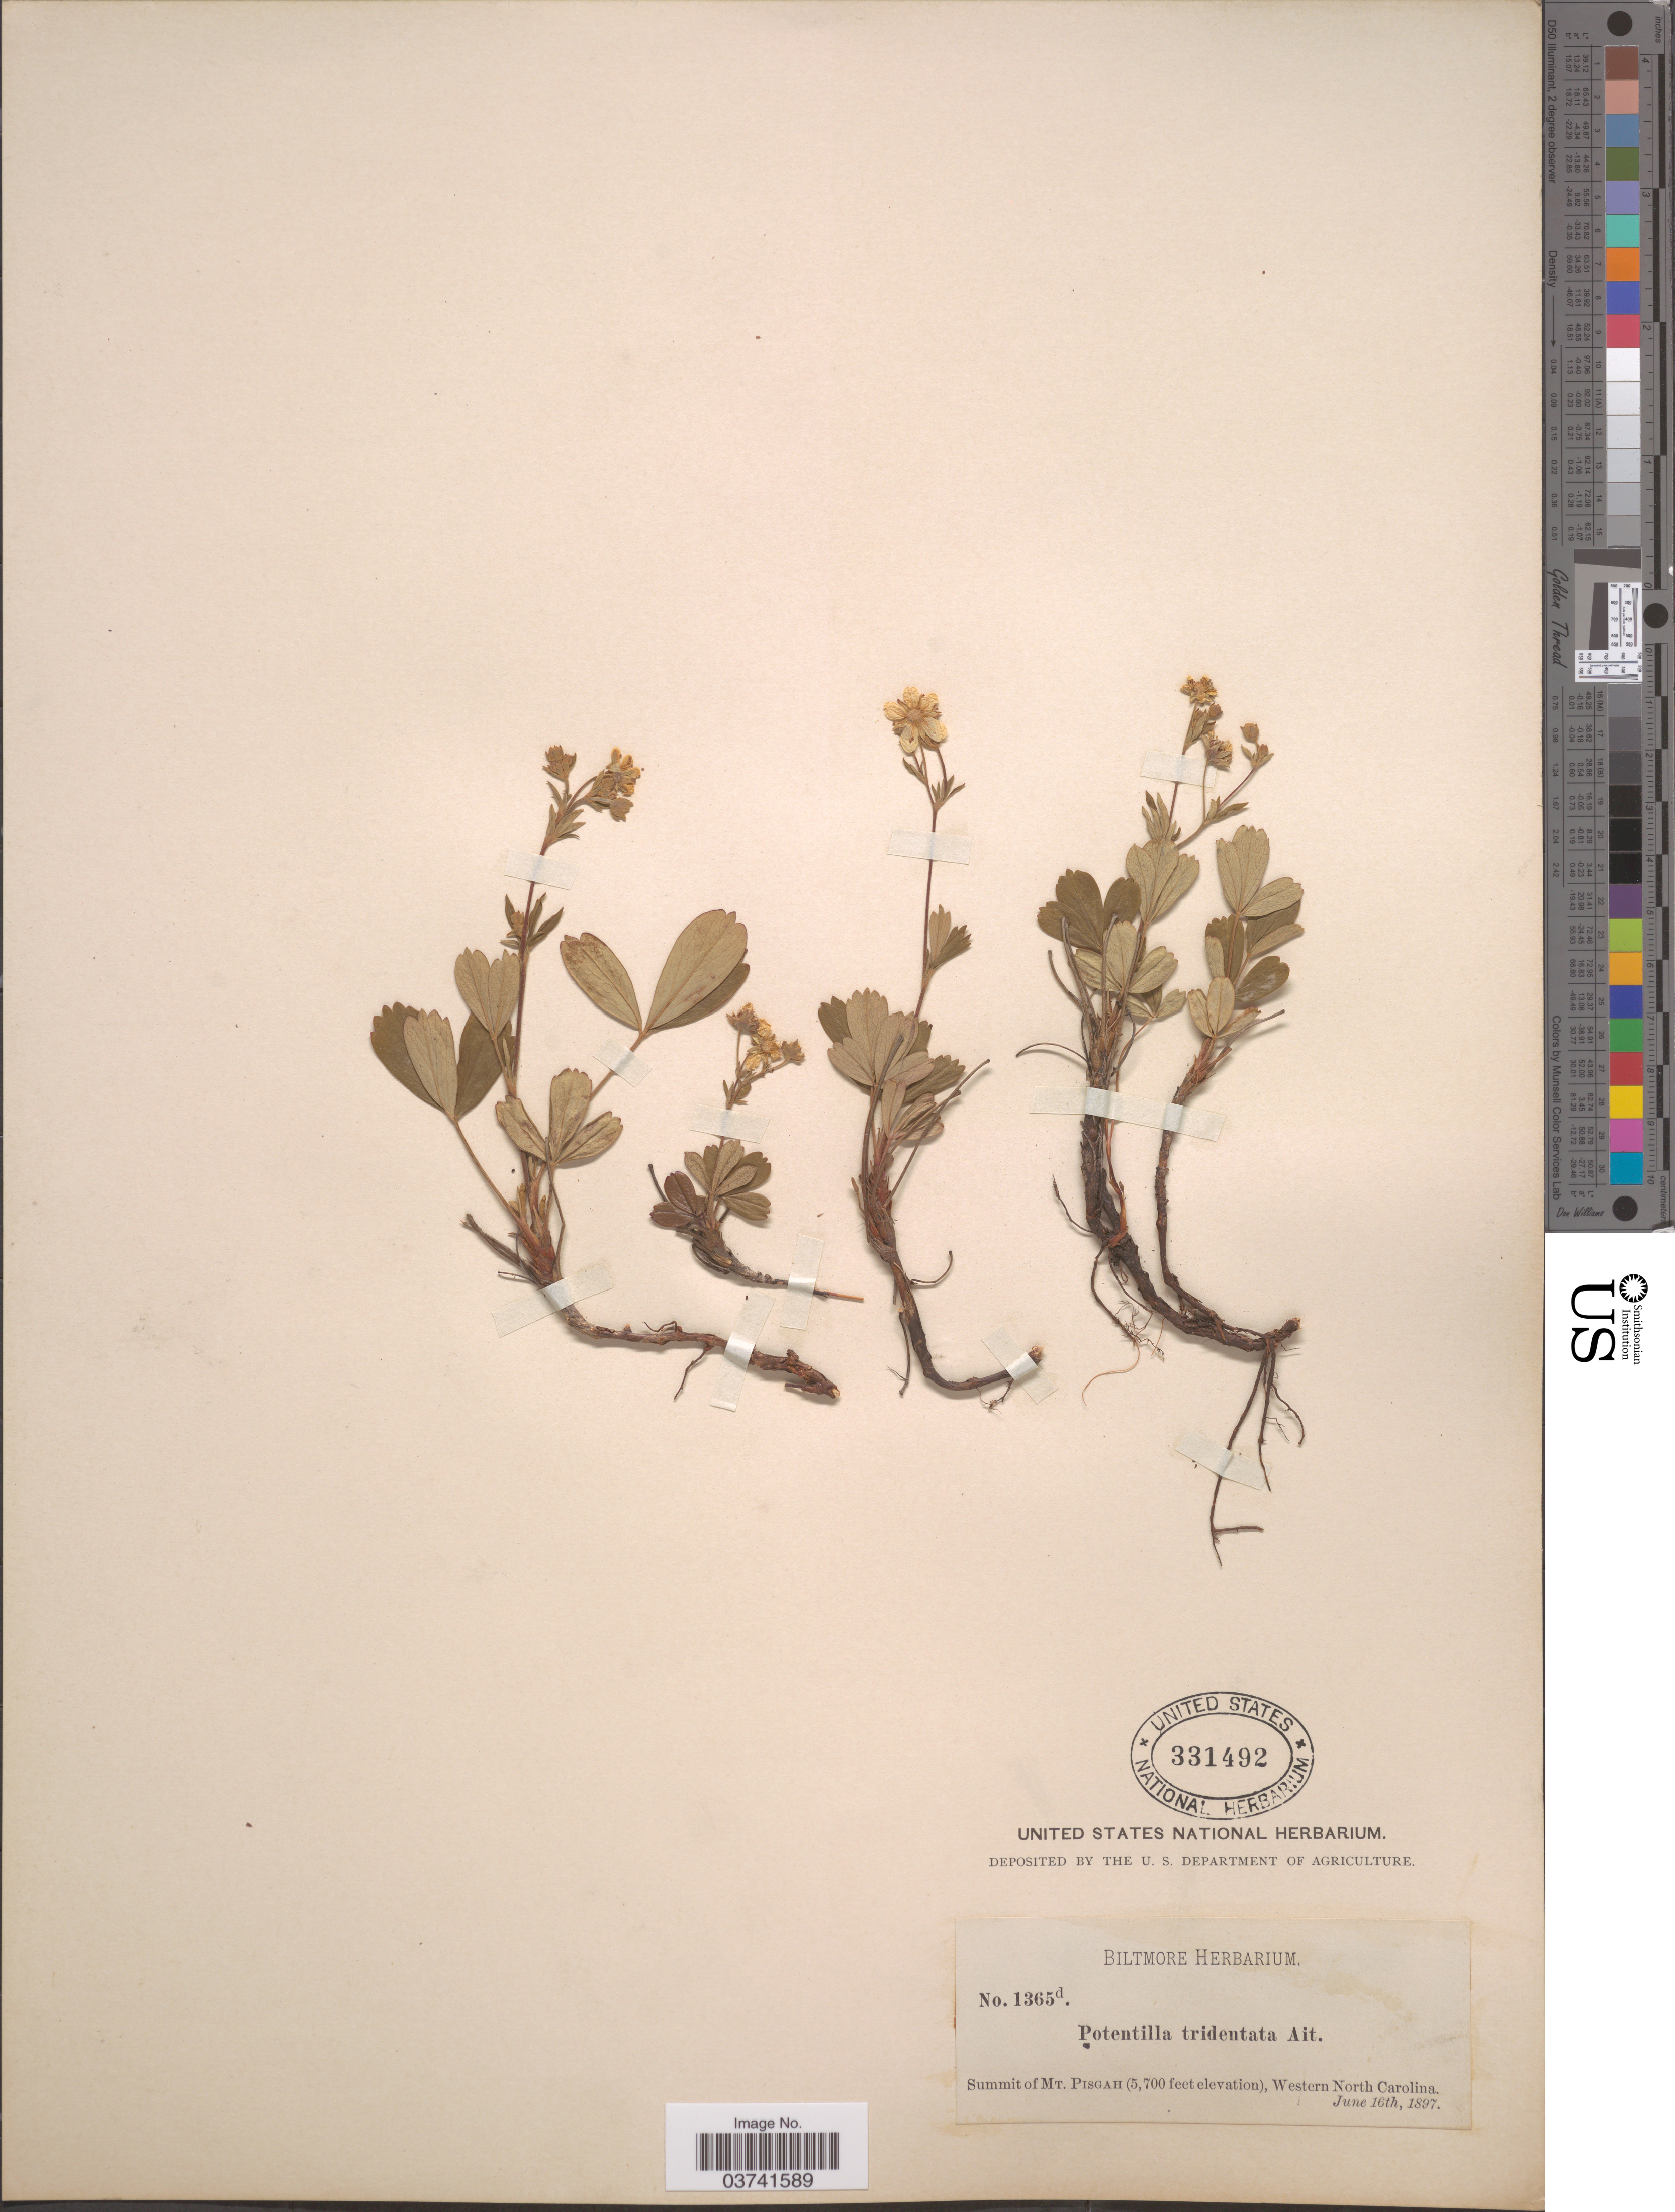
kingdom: Plantae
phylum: Tracheophyta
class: Magnoliopsida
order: Rosales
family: Rosaceae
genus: Potentilla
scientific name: Potentilla tridentata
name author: Aiton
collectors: ex herb. Biltmore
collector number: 1365d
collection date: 1897-06-16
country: United States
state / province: North Carolina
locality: Summit of Mt. Pisgah, Western North Carolina.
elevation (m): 1737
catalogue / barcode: US 331492